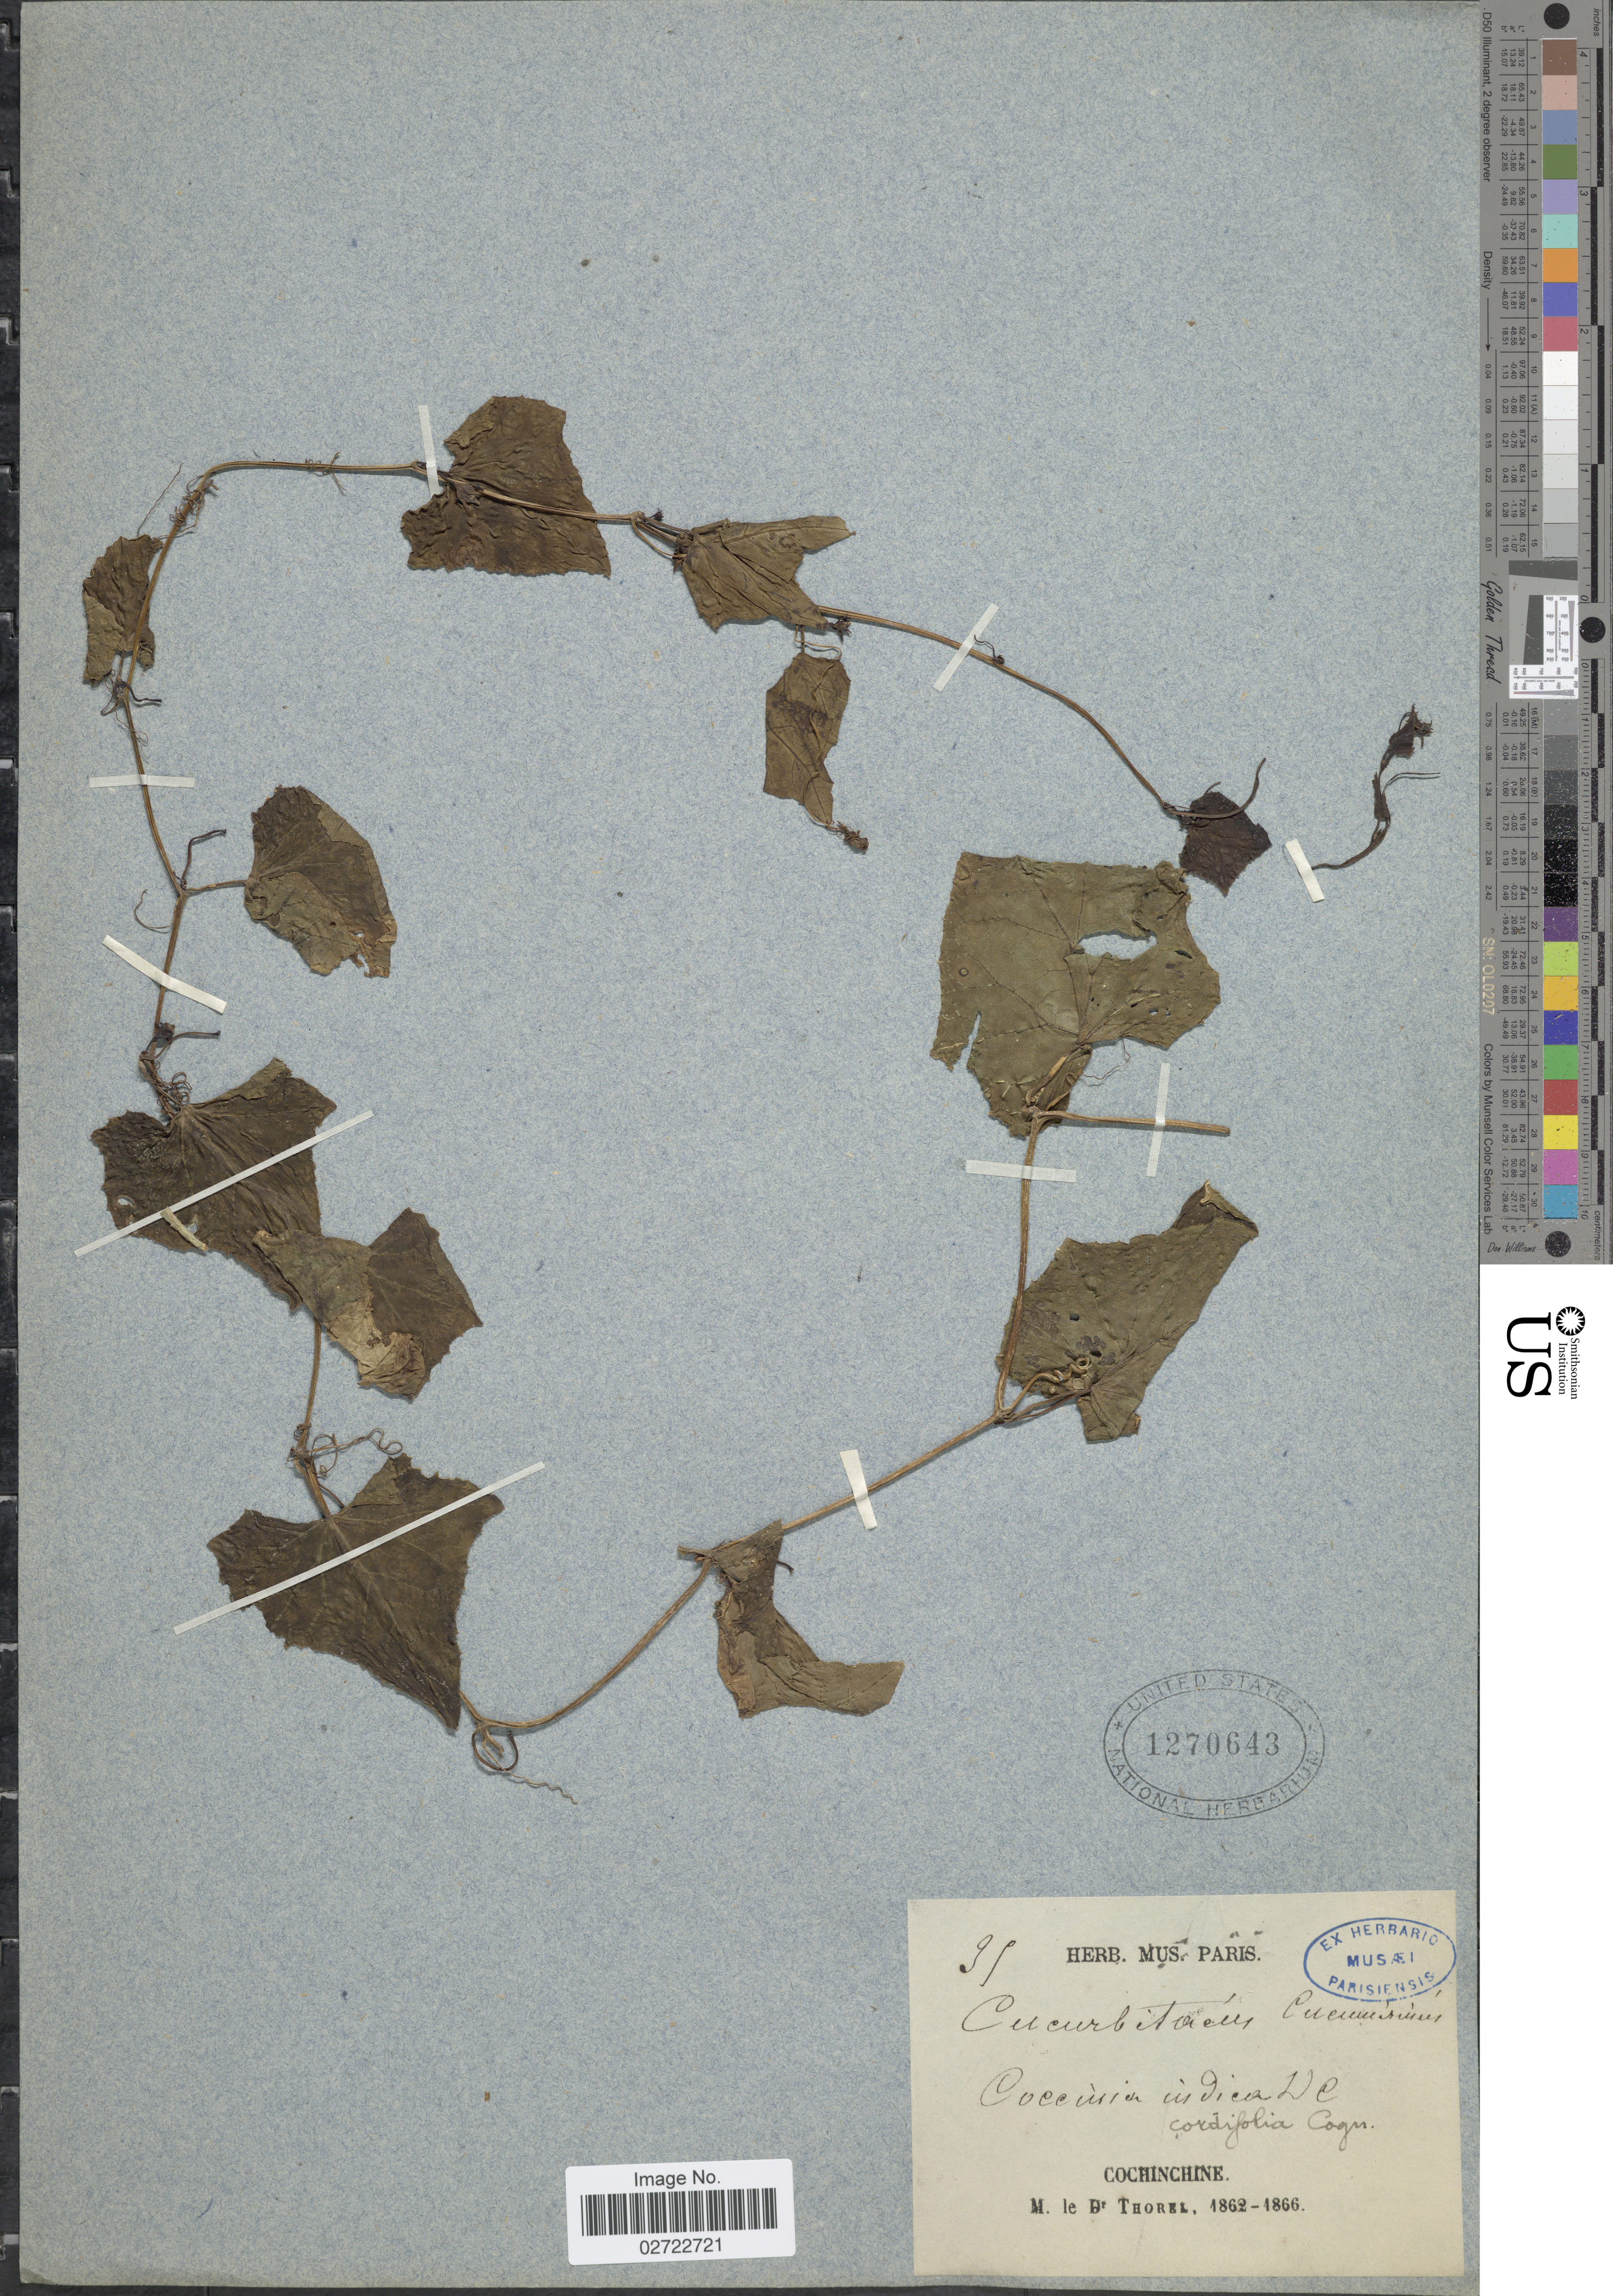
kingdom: Plantae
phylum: Tracheophyta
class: Magnoliopsida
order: Cucurbitales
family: Cucurbitaceae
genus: Coccinia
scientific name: Coccinia grandis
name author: (L.) Voigt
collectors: C. Thorel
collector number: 95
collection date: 1862/1866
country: Vietnam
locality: Cochinchine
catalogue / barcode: US 1270643